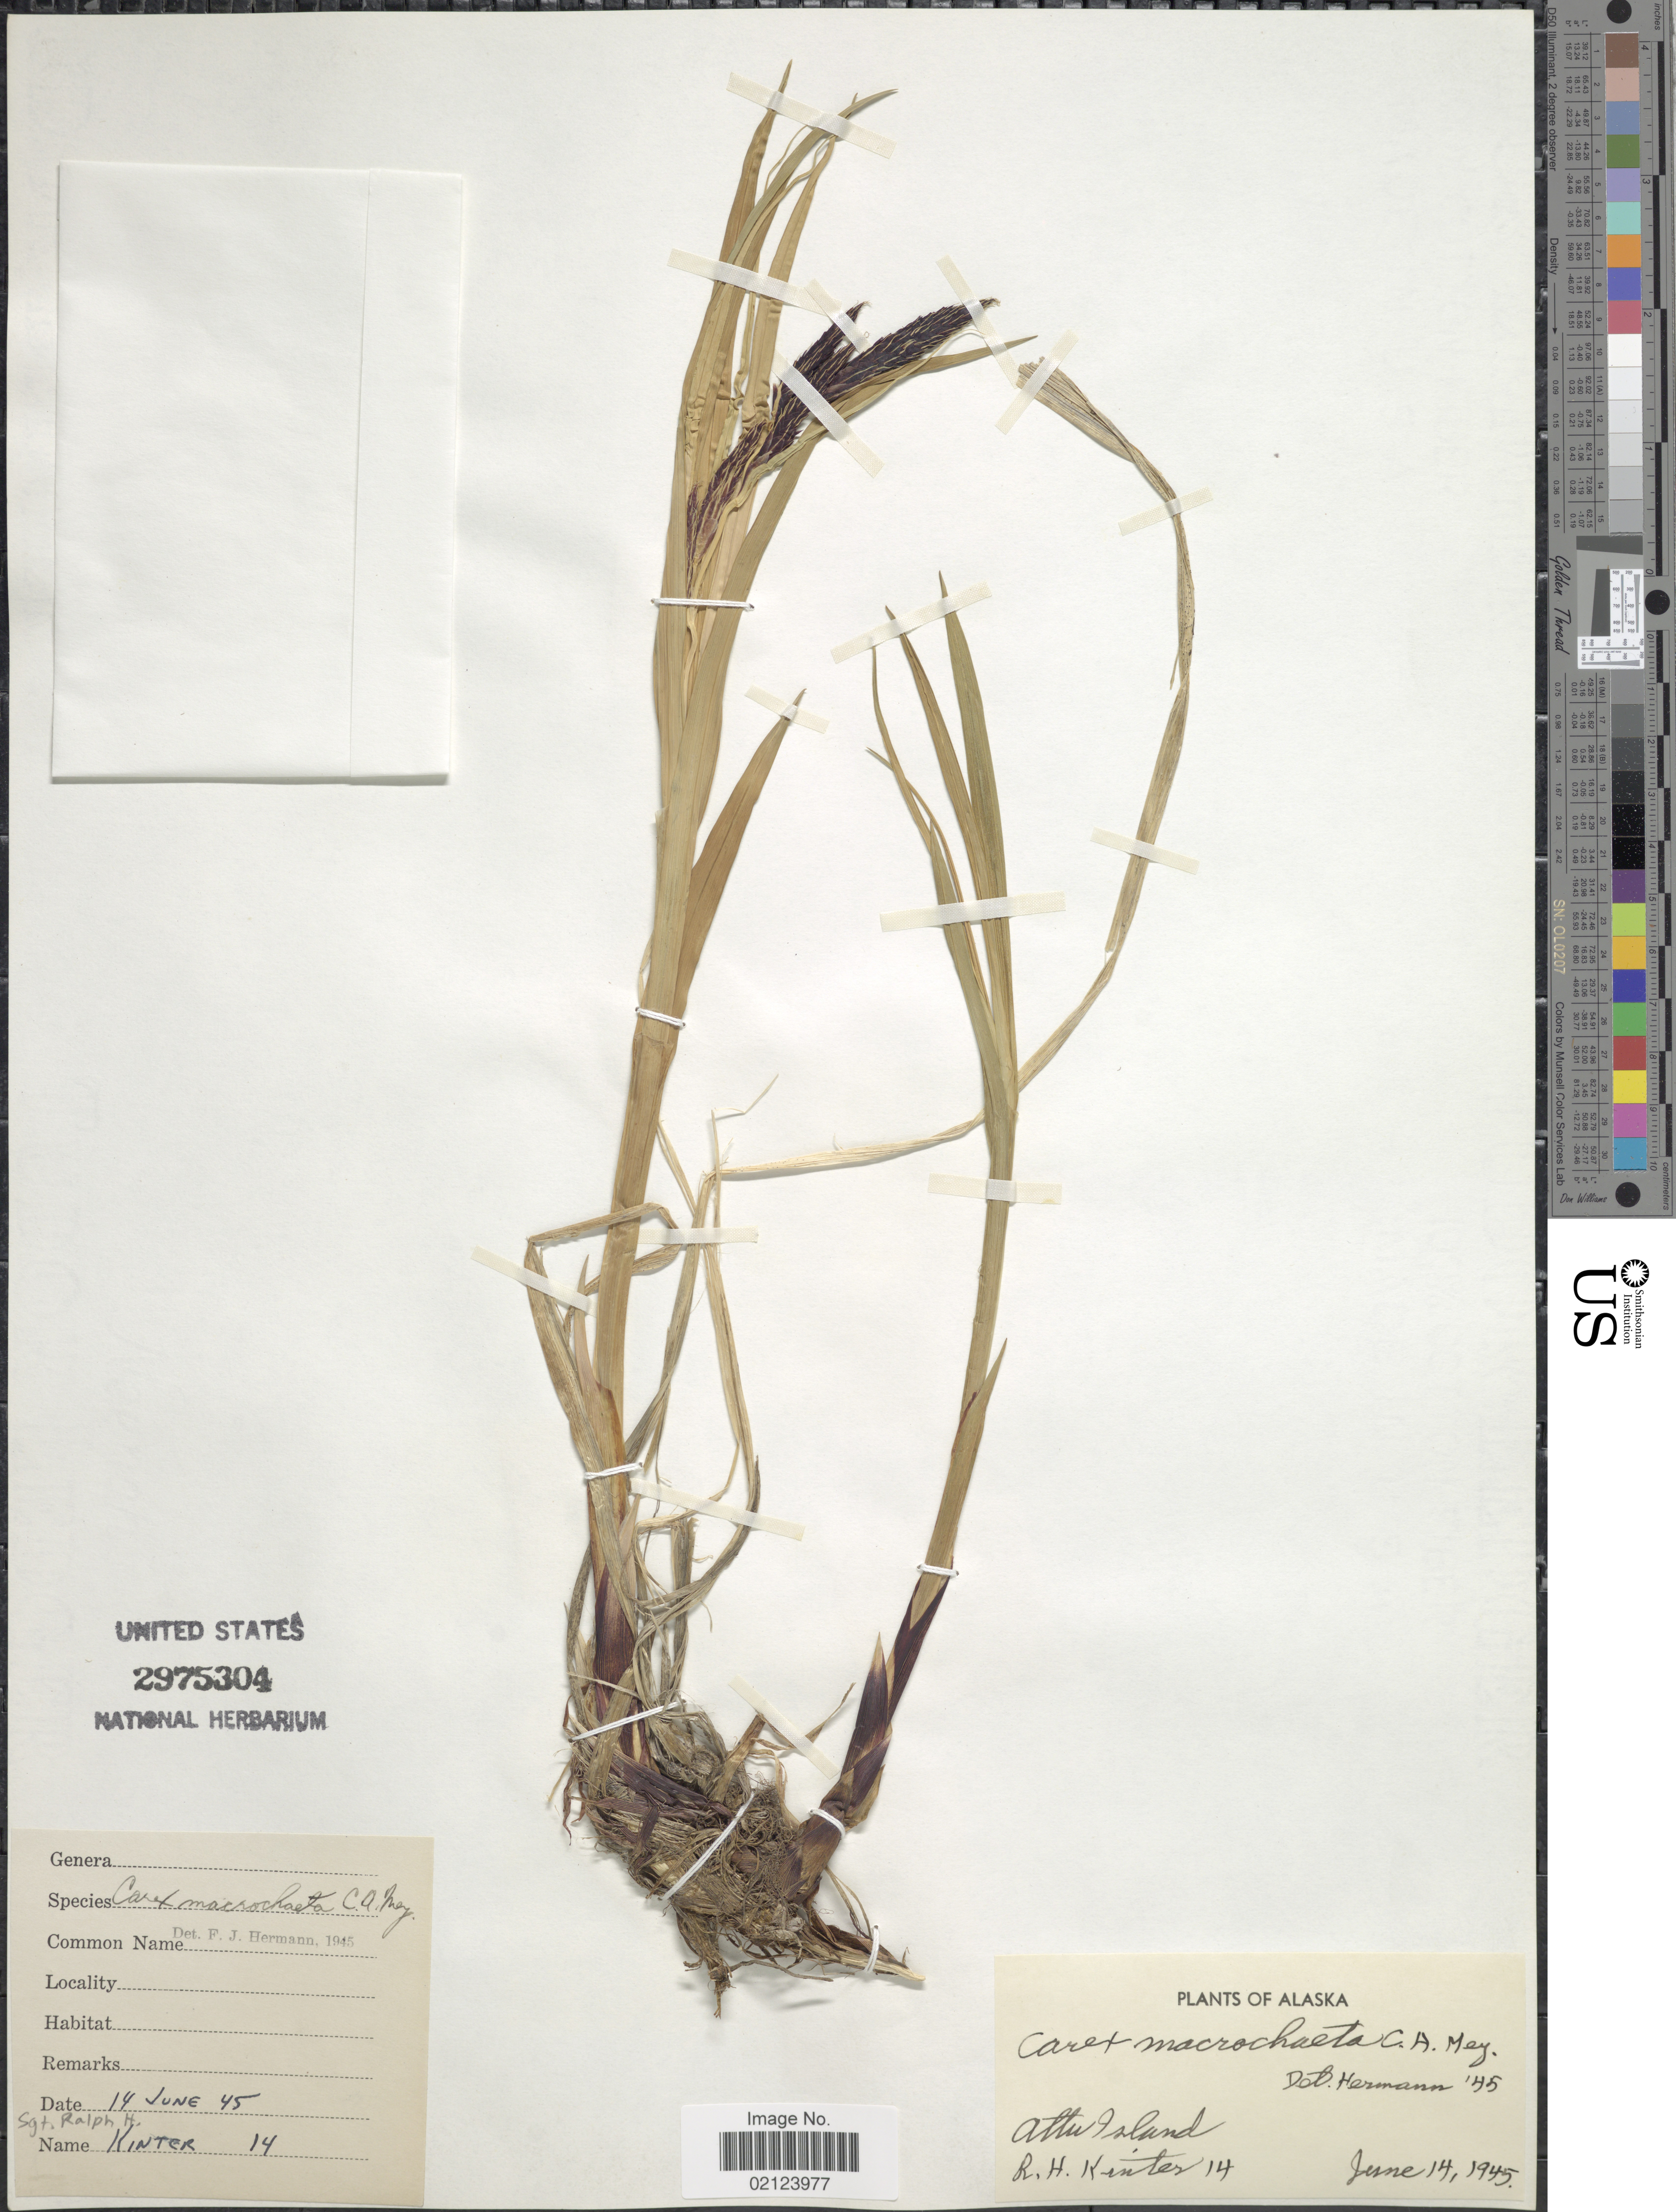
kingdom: Plantae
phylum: Tracheophyta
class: Liliopsida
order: Poales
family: Cyperaceae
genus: Carex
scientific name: Carex macrochaeta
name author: C.A. Mey.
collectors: R. Kinter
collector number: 14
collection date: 1945-06-14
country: United States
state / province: Alaska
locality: Attu Island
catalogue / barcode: US 2975304